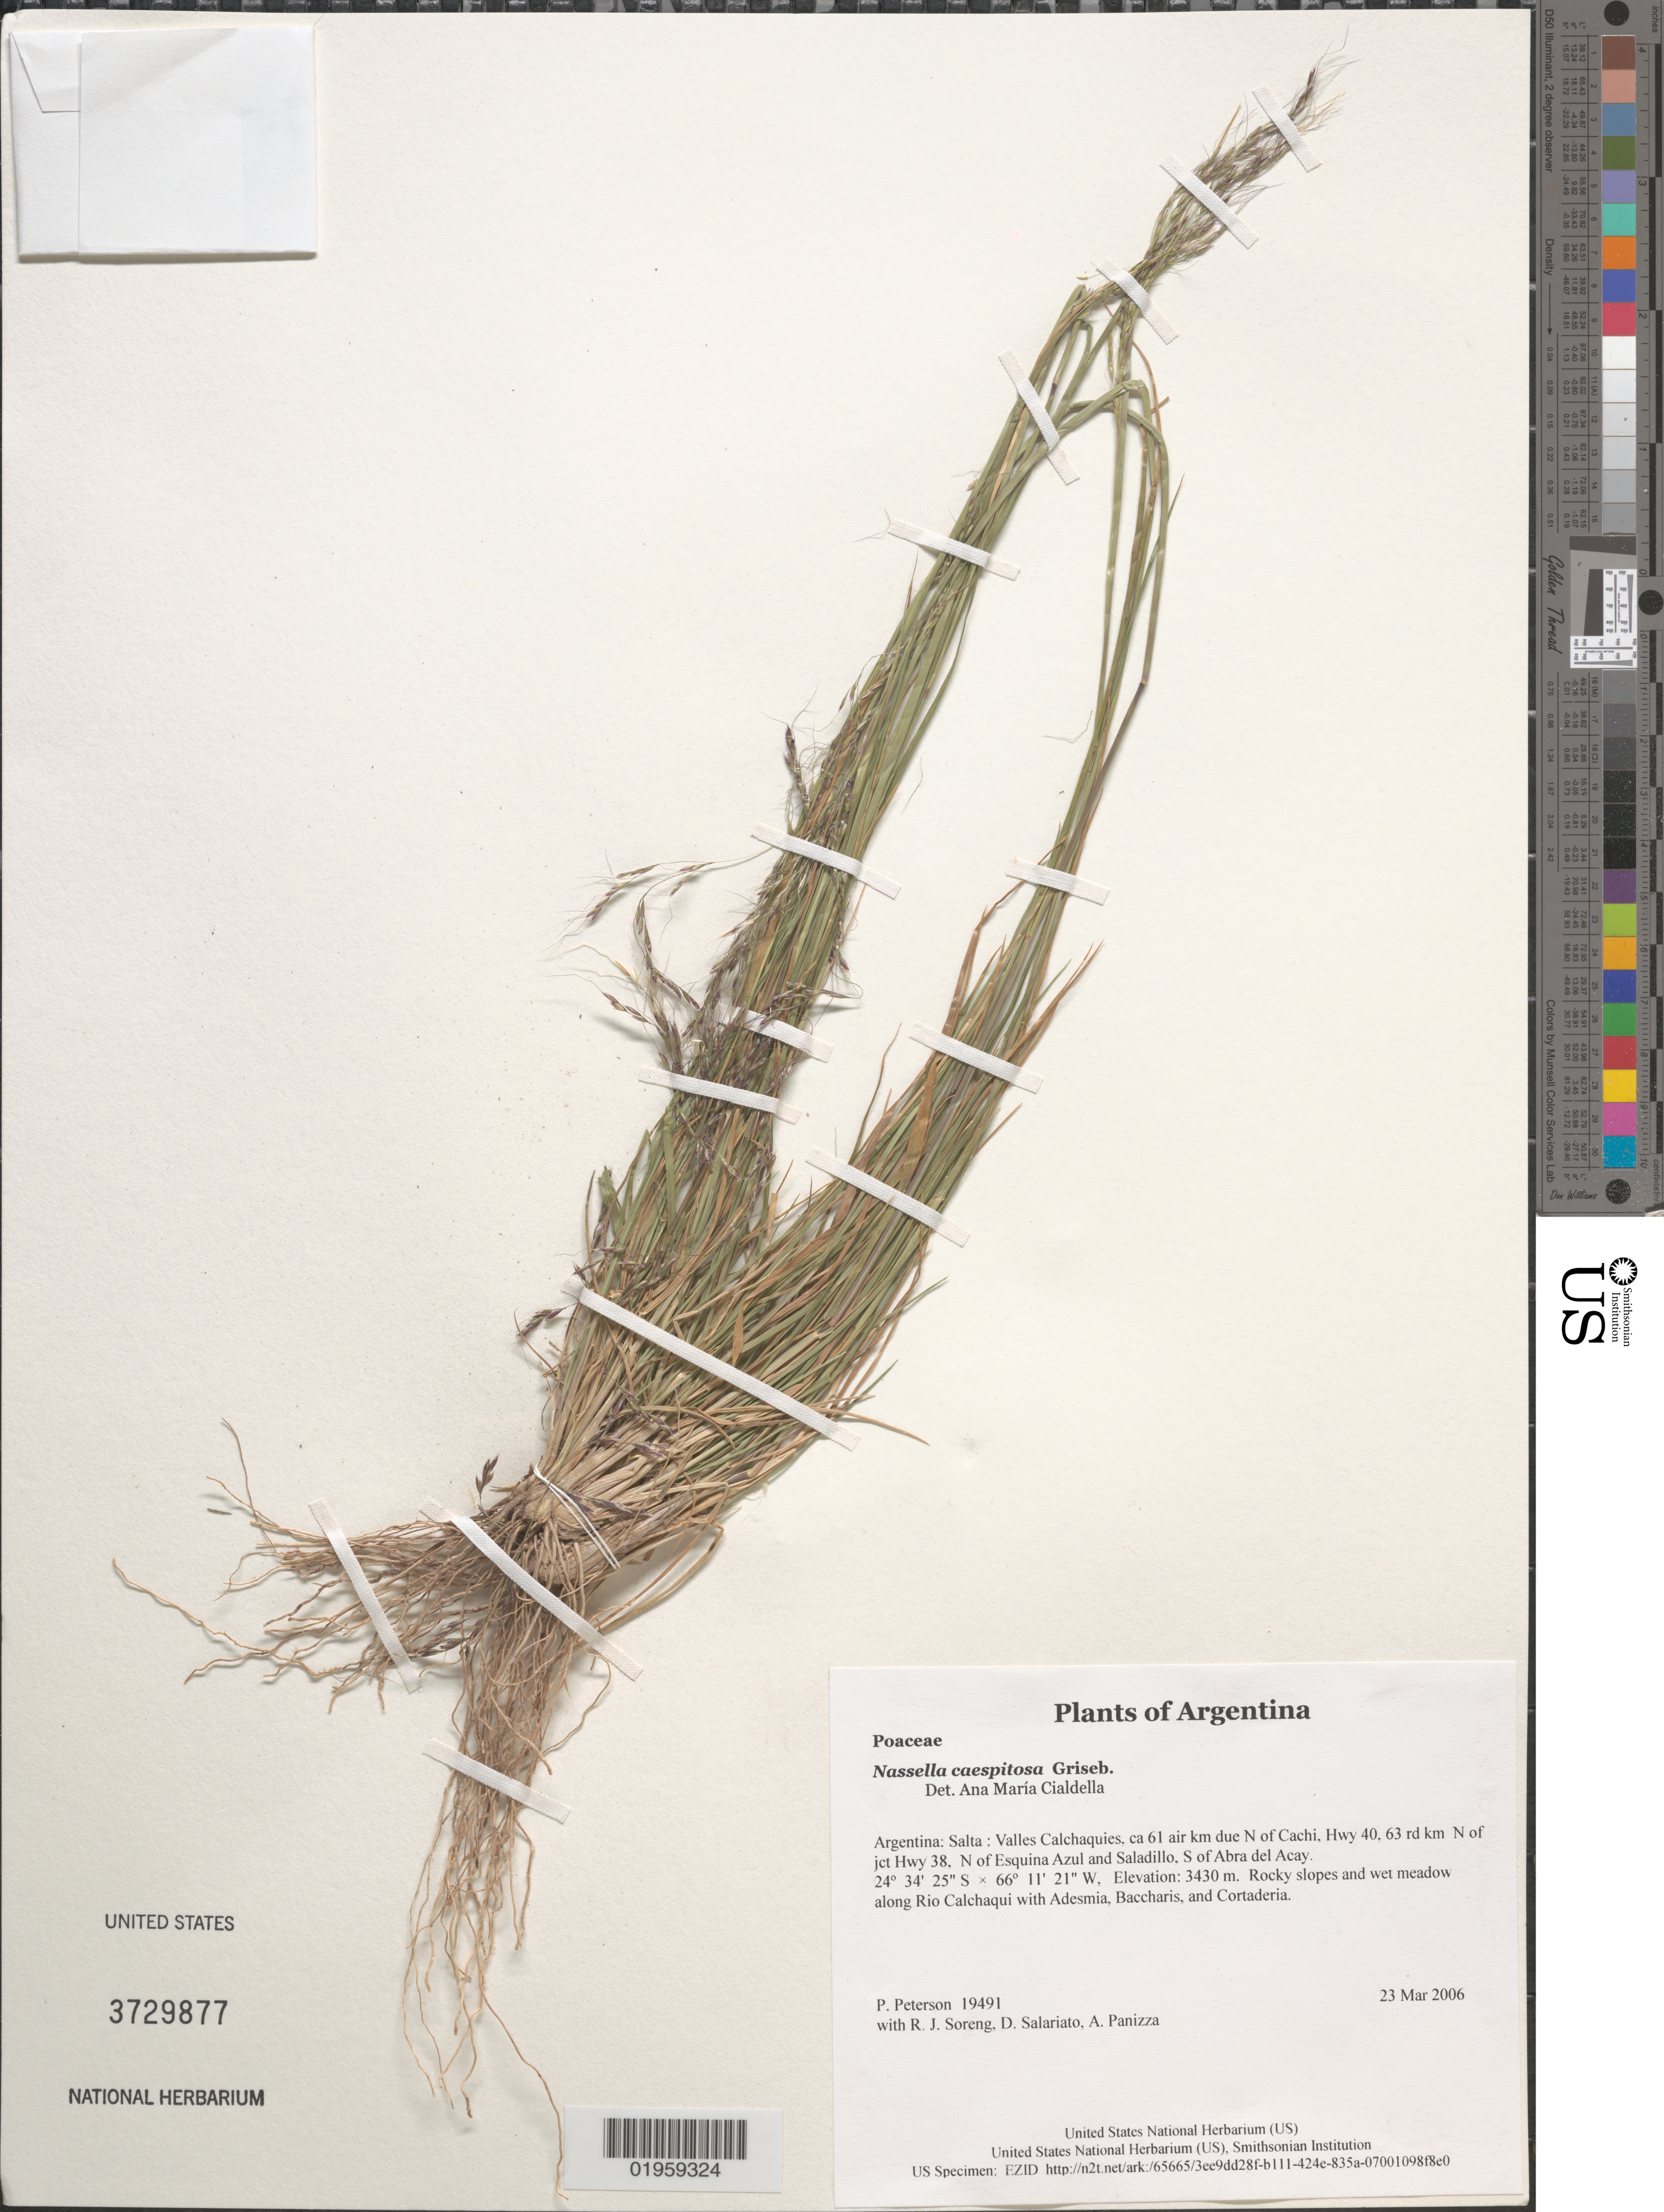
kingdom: Plantae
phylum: Tracheophyta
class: Liliopsida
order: Poales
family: Poaceae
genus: Nassella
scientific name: Nassella caespitosa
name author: Griseb.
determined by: Cialdella, A. M.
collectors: P. M. Peterson, R. J. Soreng, D. Salariato & A. Panizza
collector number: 19491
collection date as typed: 23 Mar 2006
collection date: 2006-03-23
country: Argentina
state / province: Salta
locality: Valles Calchaquies, ca 61 air km due N of Cachi, Hwy 40, 63 rd km N of jct Hwy 38, N of Esquina Azul and Saladillo, S of Abra del Acay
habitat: Rocky slopes and wet meadow along Rio Calchaqui with Adesmia, Baccharis, and Cortaderia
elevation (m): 3430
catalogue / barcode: US 3729877